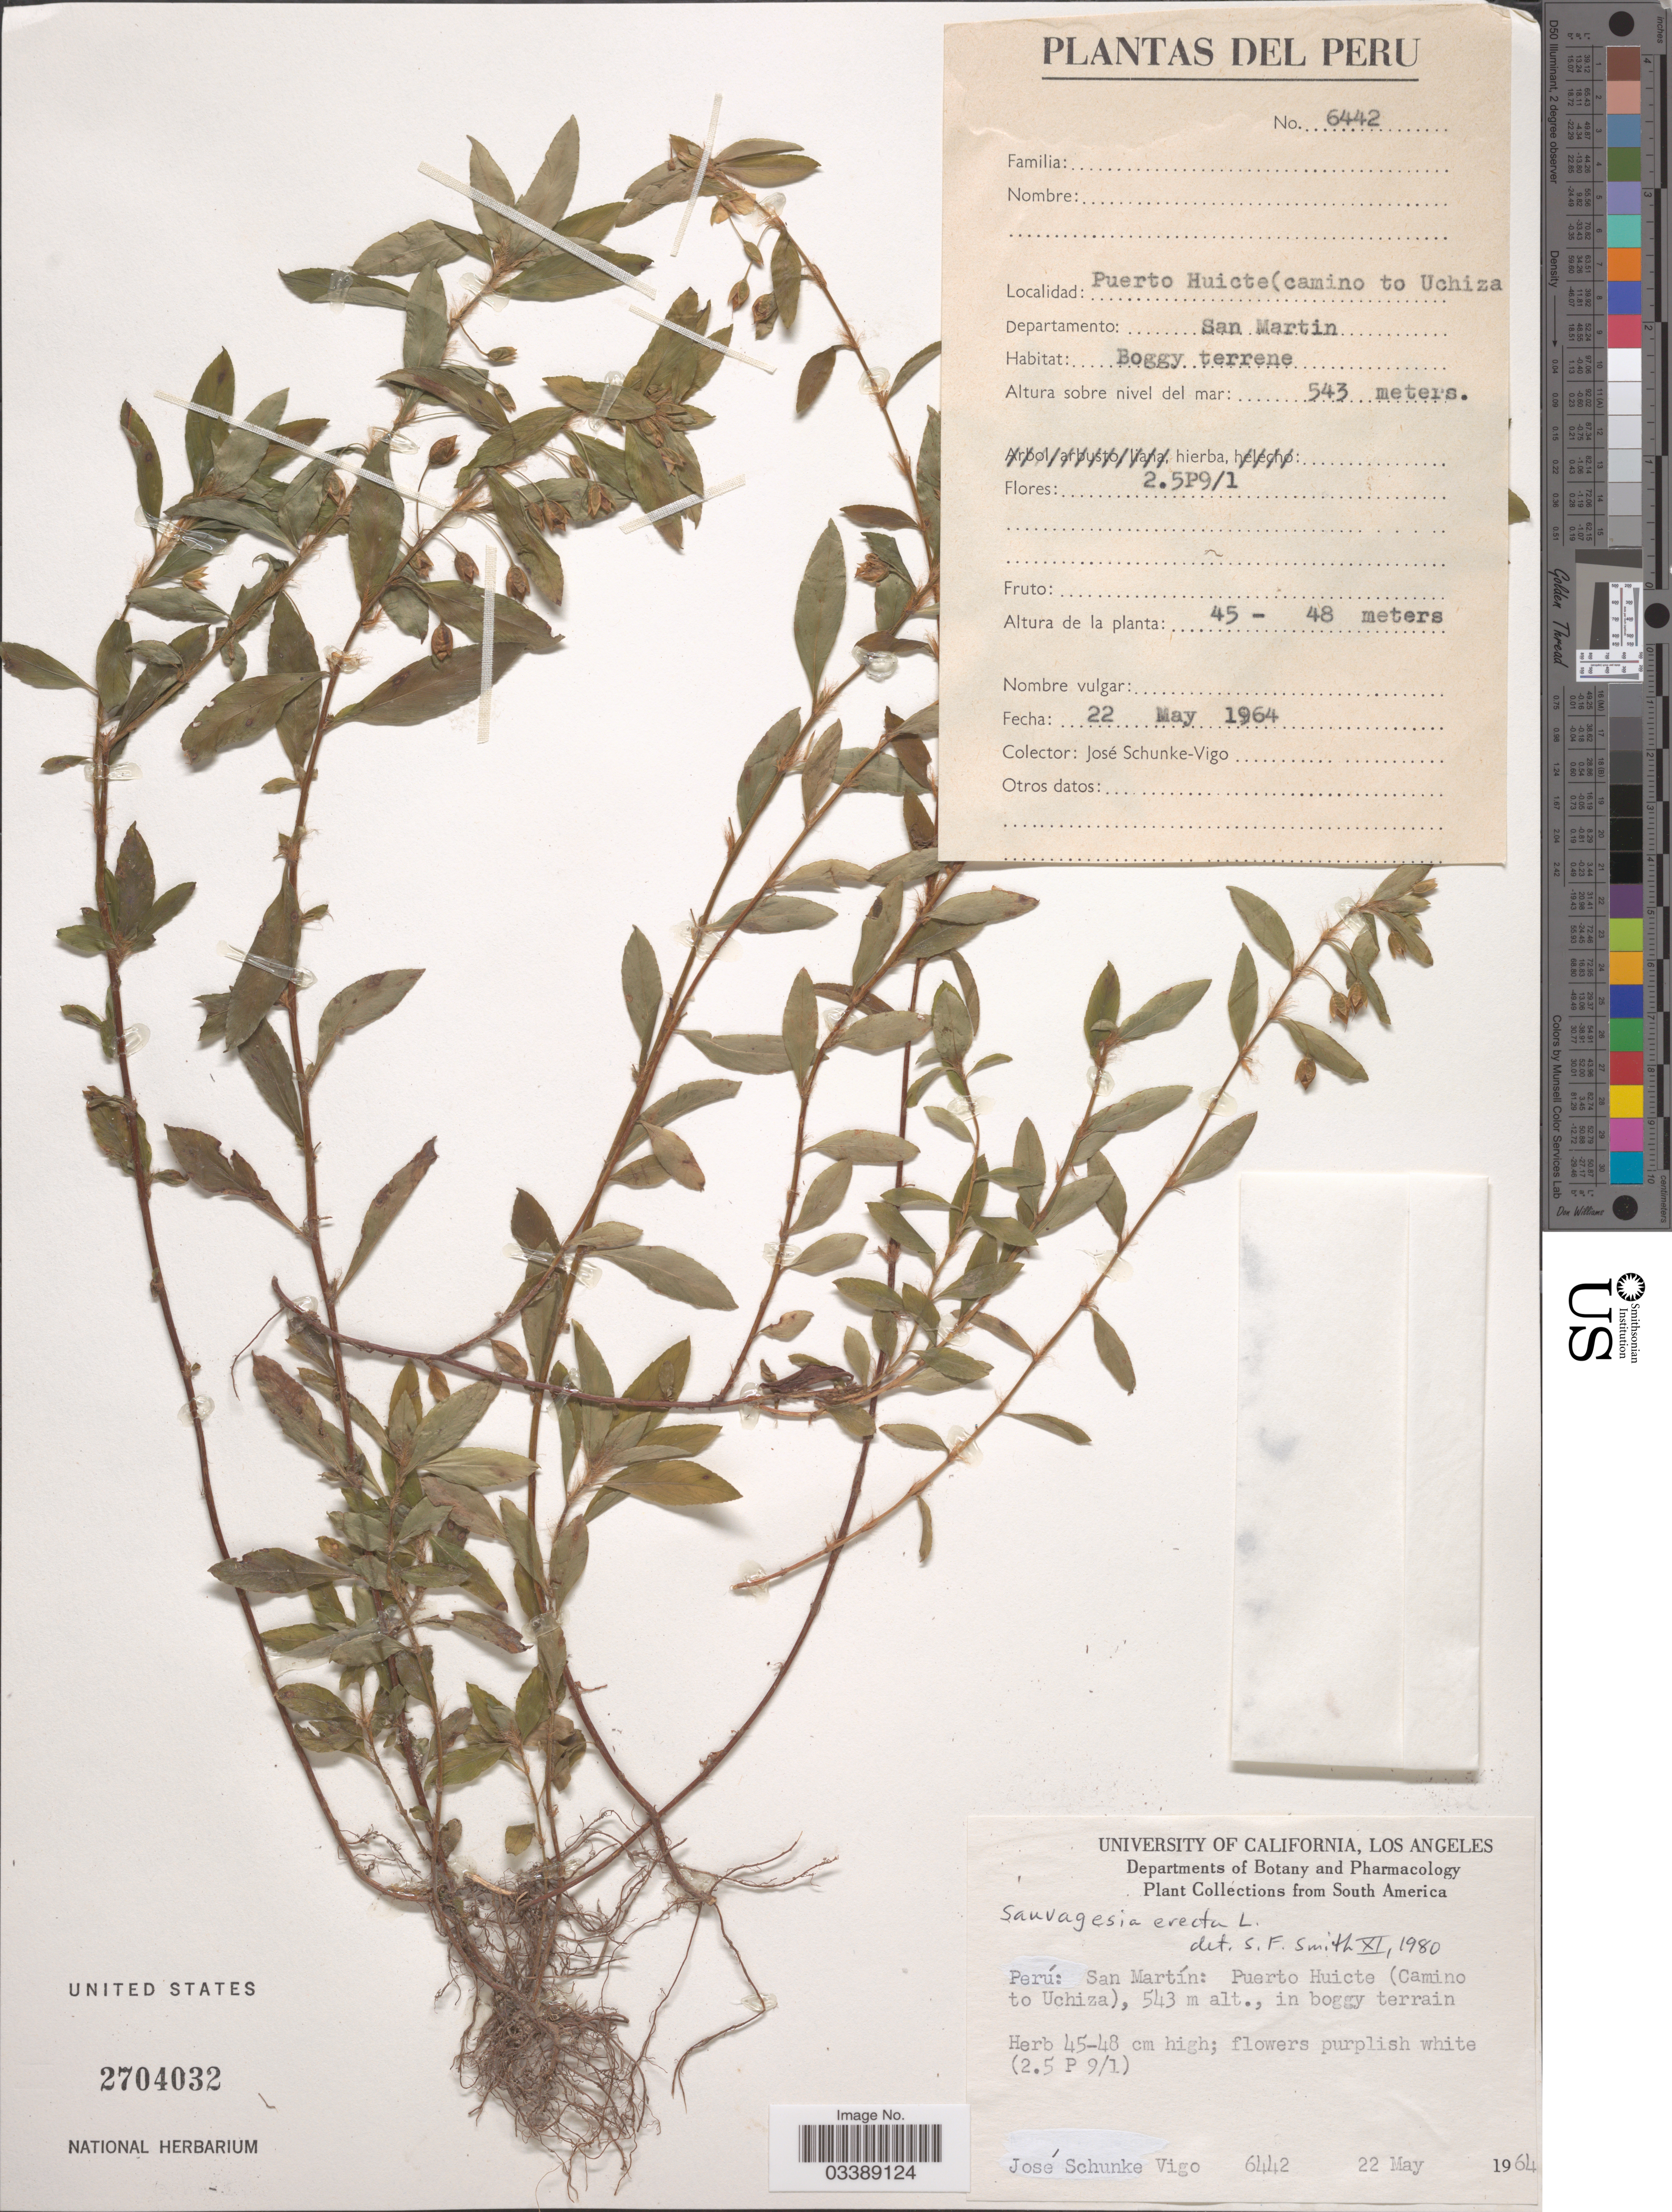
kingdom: Plantae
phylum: Tracheophyta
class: Magnoliopsida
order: Malpighiales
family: Ochnaceae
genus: Sauvagesia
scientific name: Sauvagesia erecta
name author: L.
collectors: J. Schunke Vigo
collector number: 6442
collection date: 1964-05-22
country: Peru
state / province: San Martín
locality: Puerto Huicte (Camino to Uchiza). Departamento: San Martin.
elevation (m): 543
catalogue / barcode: US 2704032